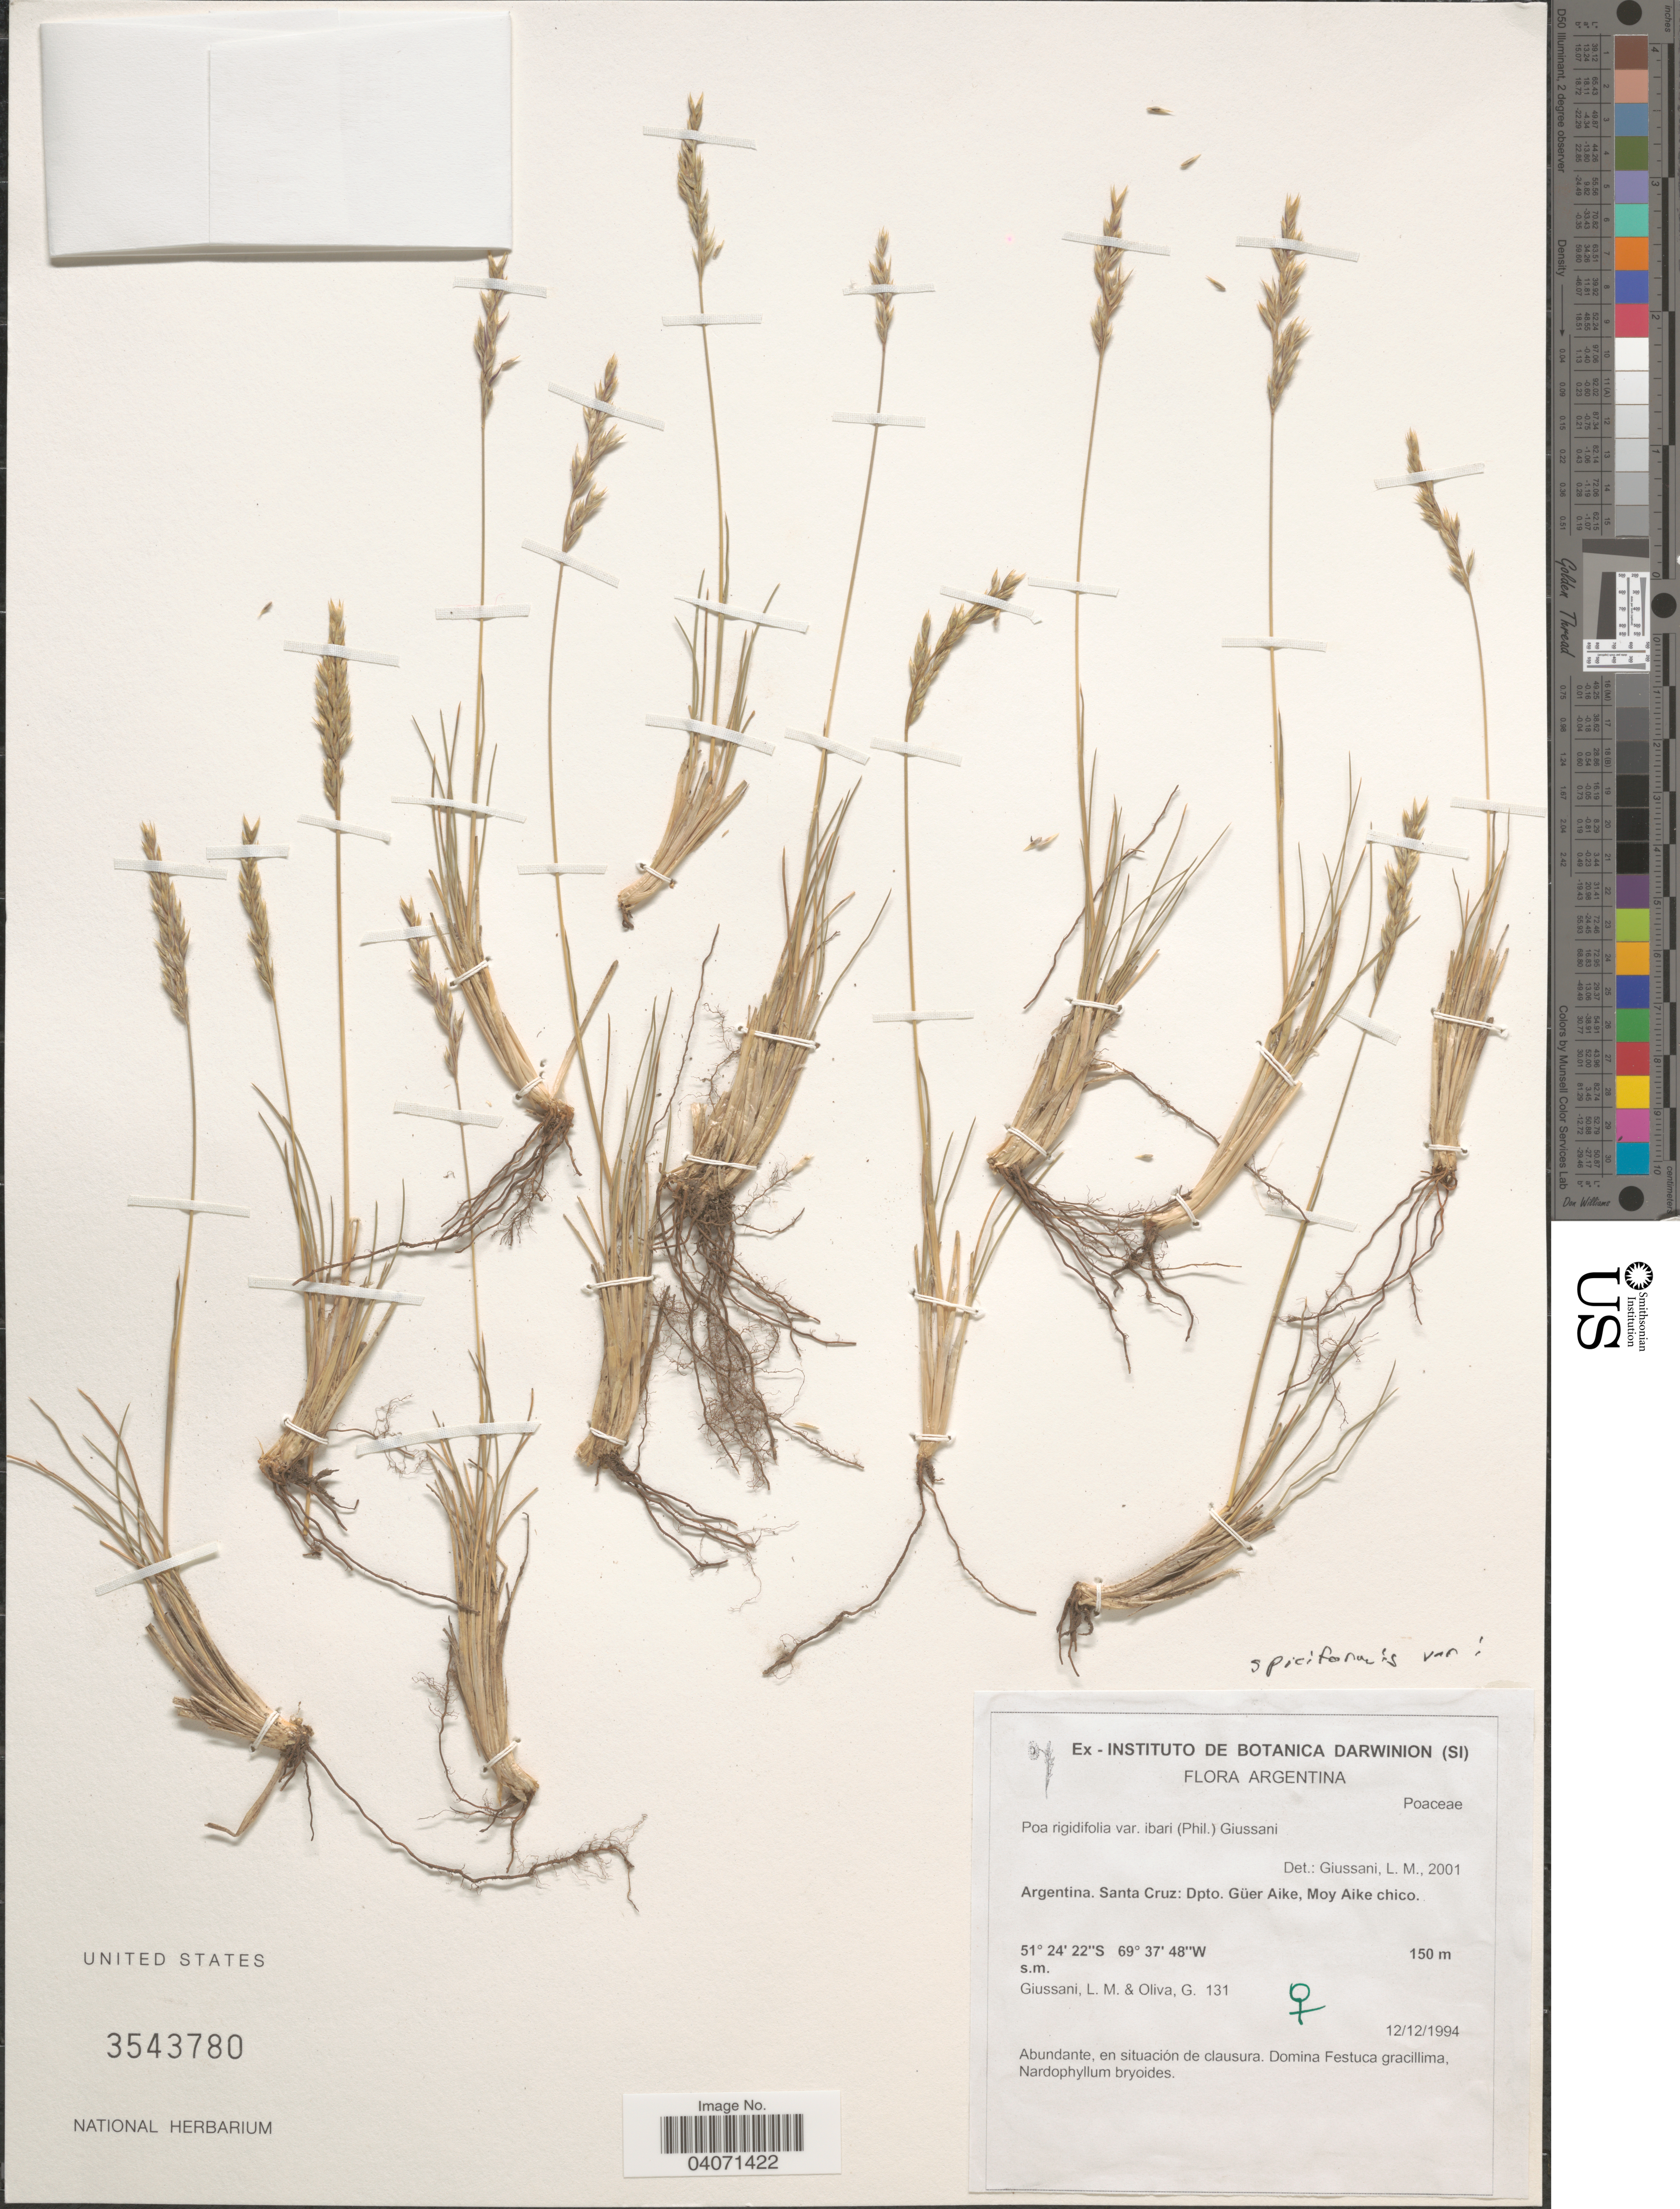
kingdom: Plantae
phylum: Tracheophyta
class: Liliopsida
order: Poales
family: Poaceae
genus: Poa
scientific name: Poa spiciformis var. ibarii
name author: (Phil.) Giussani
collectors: L. Giussani & G. Oliva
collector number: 131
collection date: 1994-12-12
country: Argentina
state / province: Santa Cruz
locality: Dpto. Güer Aike, Ea. Moy Aike chico.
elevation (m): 150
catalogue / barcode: US 3543780